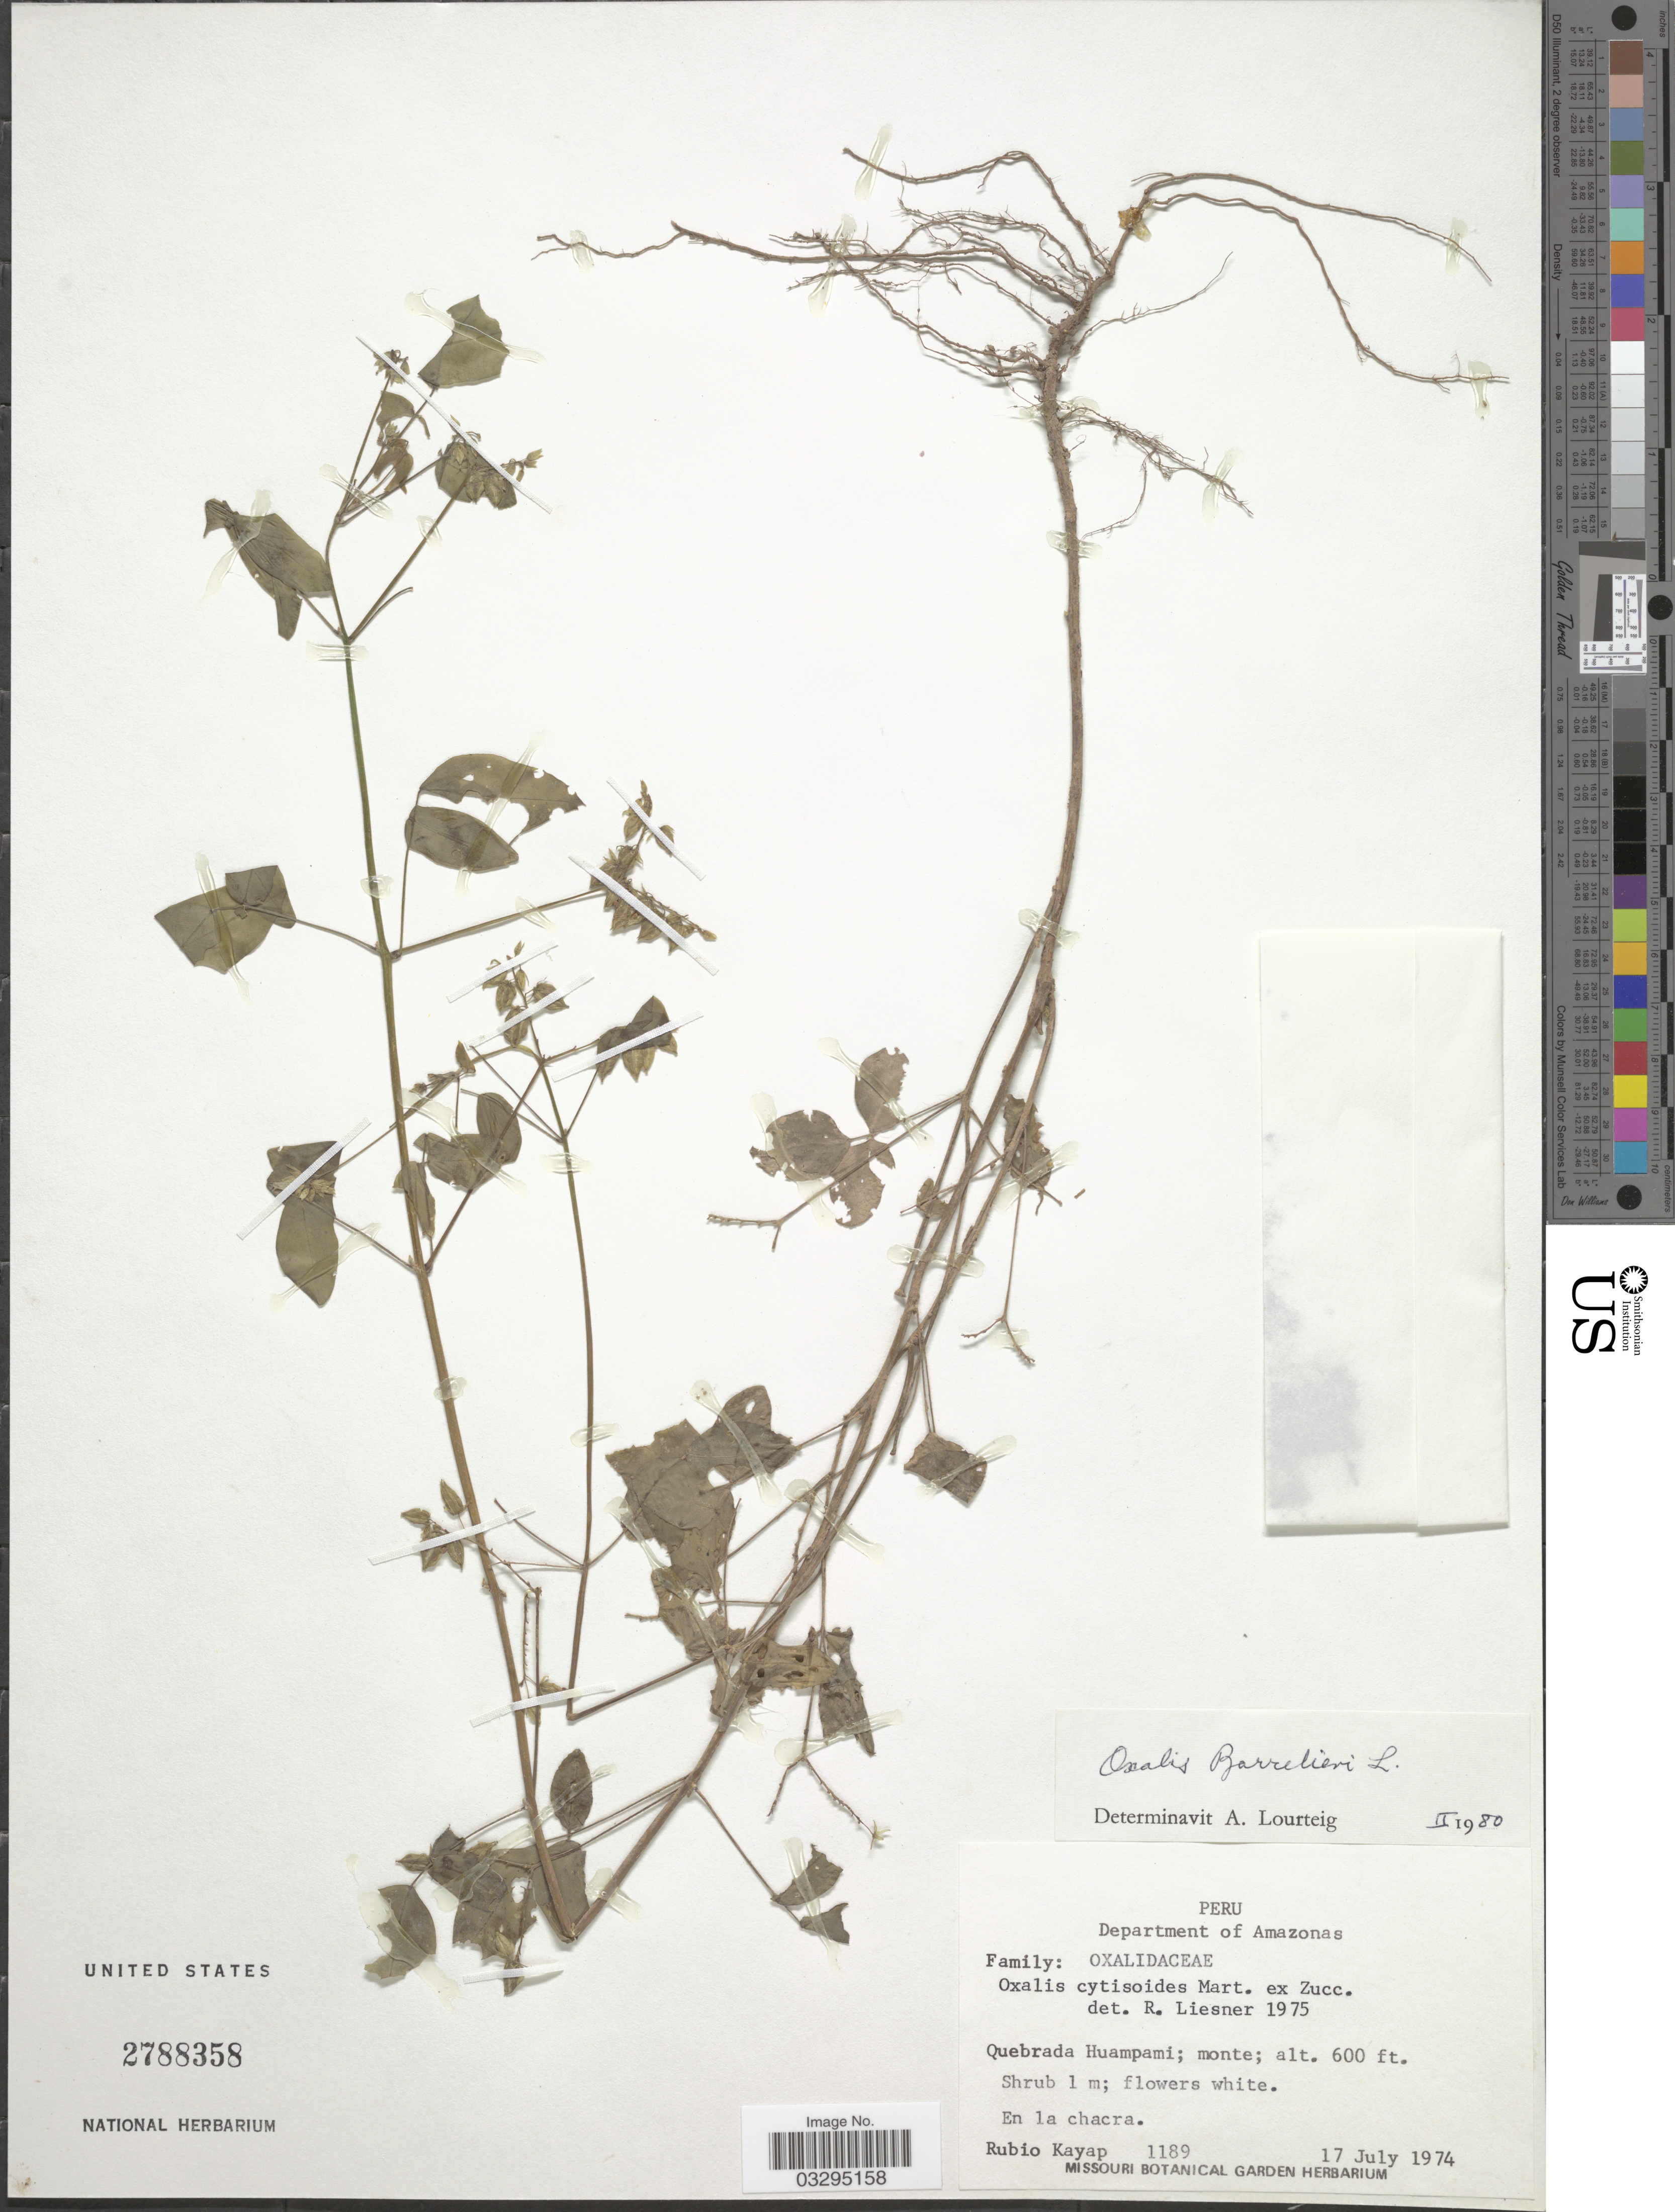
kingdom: Plantae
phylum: Tracheophyta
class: Magnoliopsida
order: Oxalidales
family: Oxalidaceae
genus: Oxalis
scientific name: Oxalis barrelieri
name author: L.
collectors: R. Kayap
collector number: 1189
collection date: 1974-07-17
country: Peru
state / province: Amazonas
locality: Department of Amazonas. Quebrada Huampami.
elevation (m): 183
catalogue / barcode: US 2788358